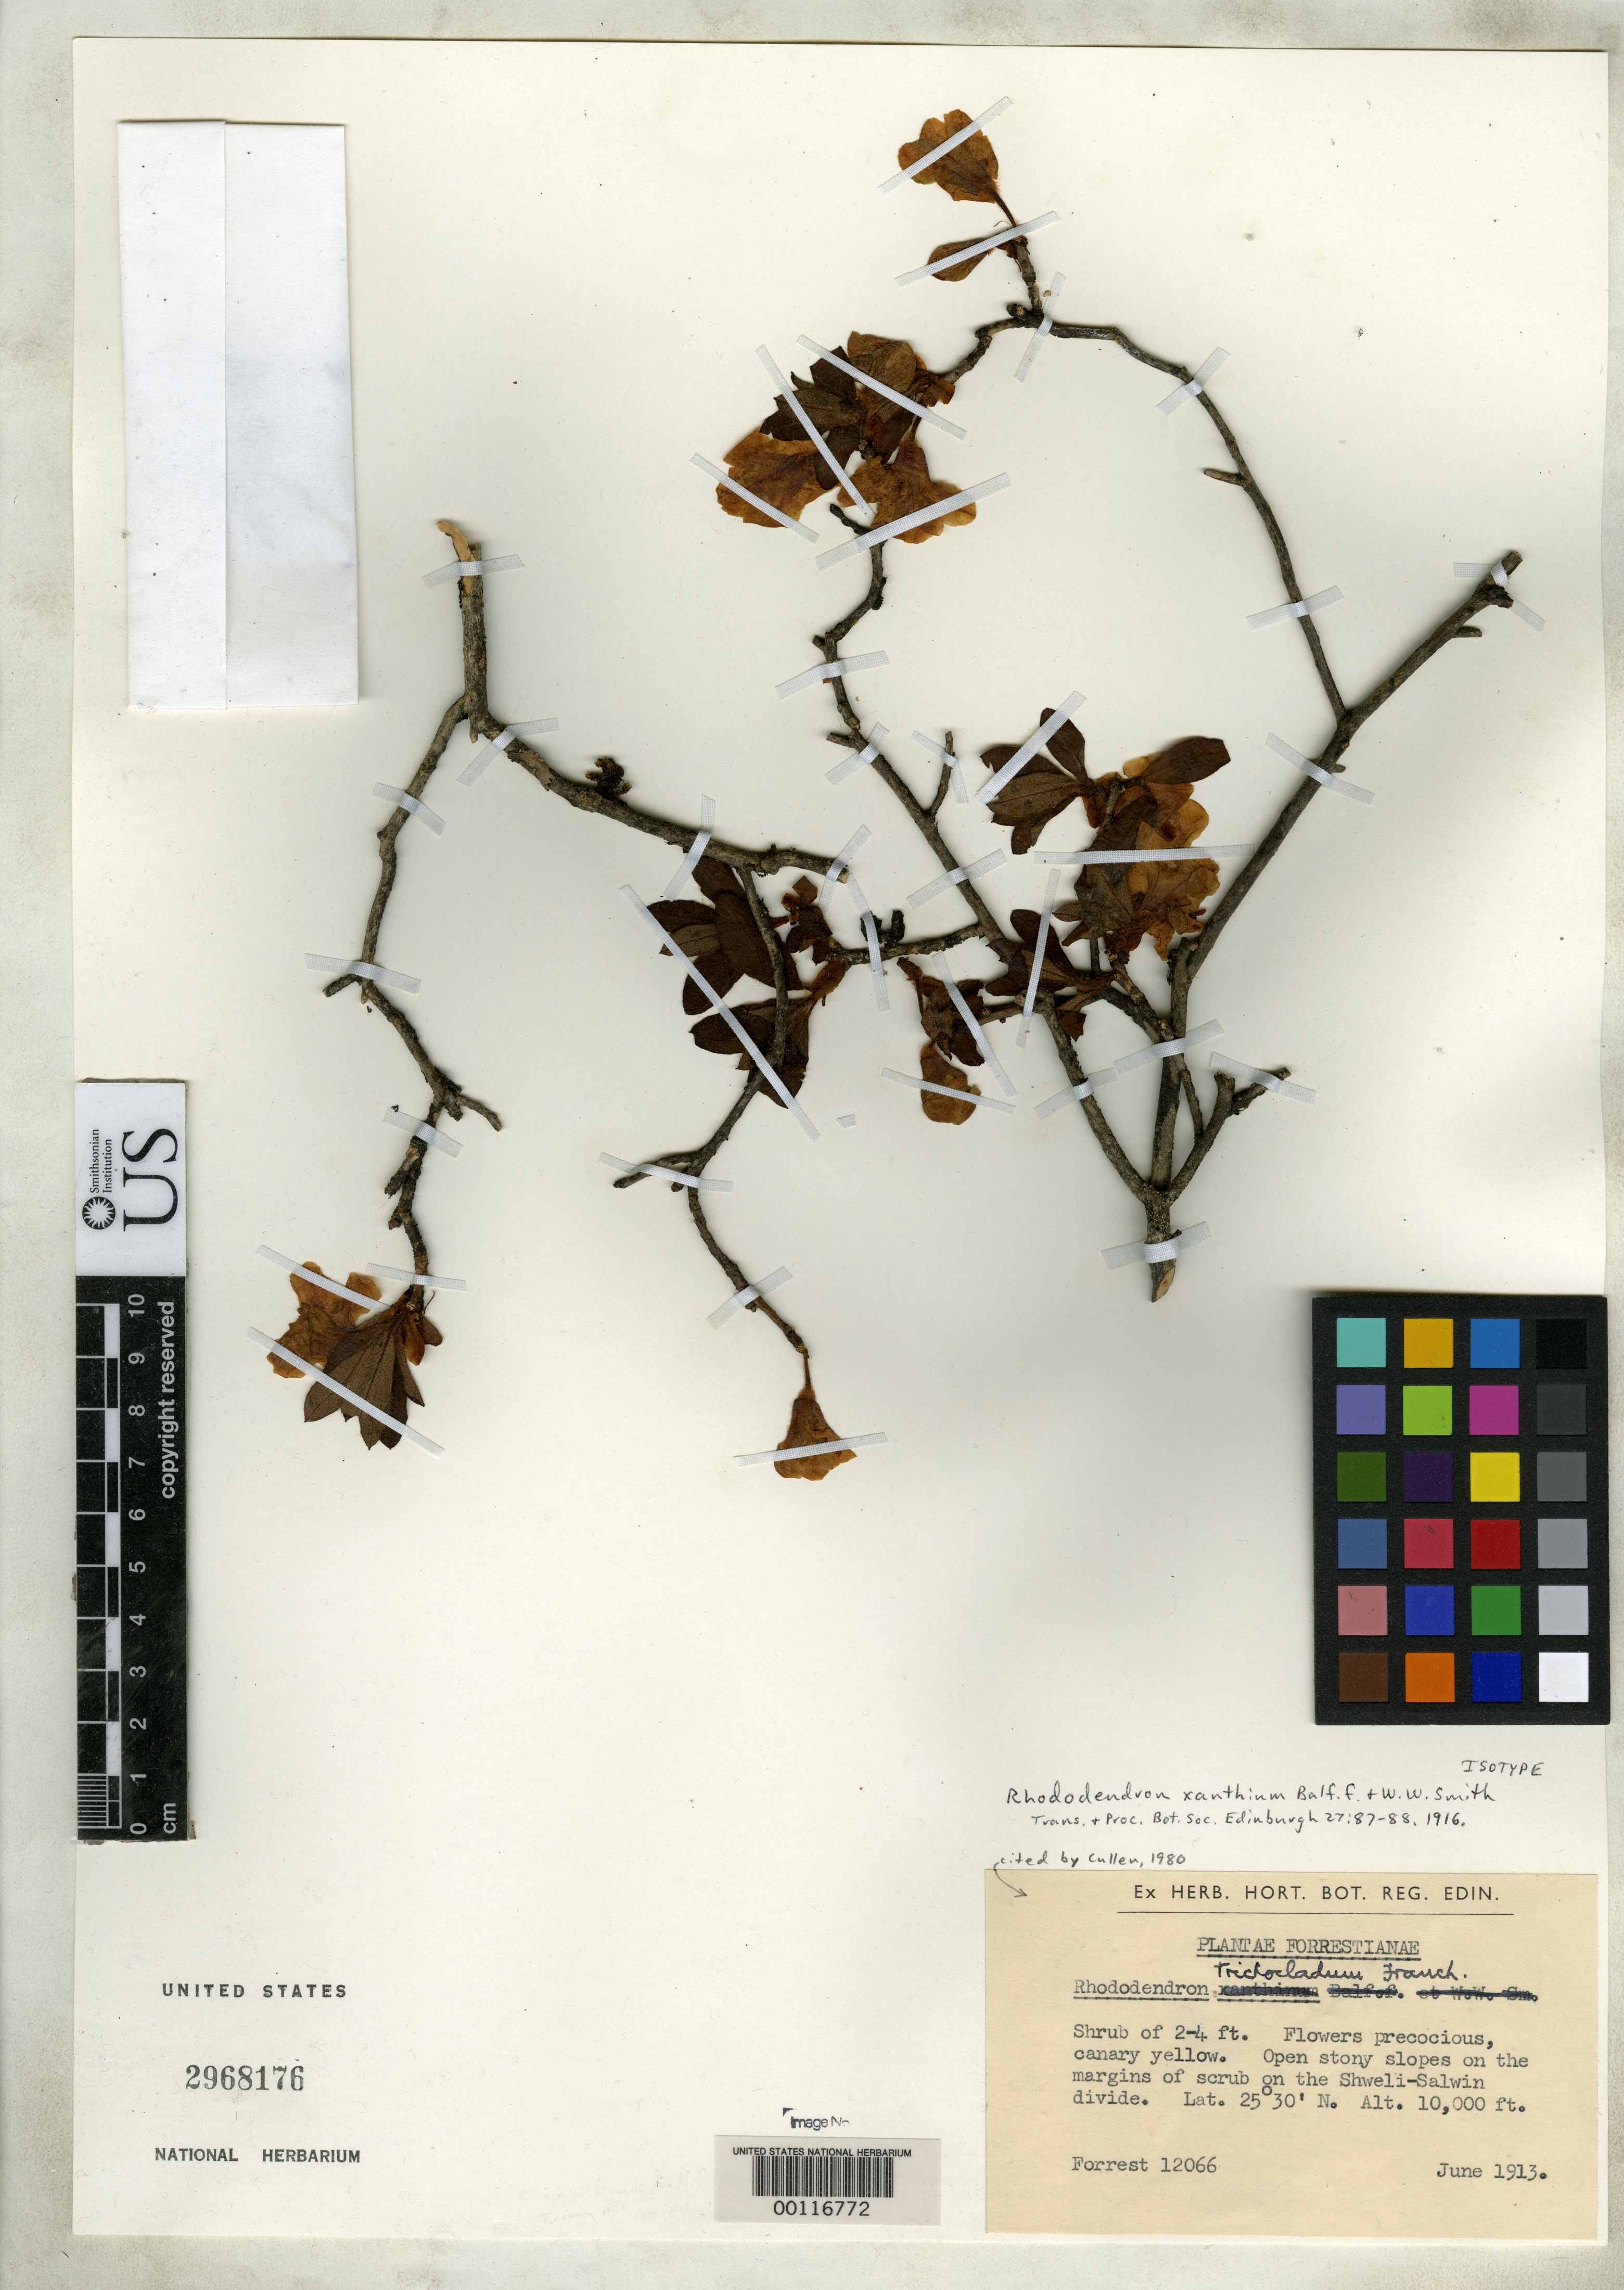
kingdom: Plantae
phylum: Tracheophyta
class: Magnoliopsida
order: Ericales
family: Ericaceae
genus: Rhododendron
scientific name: Rhododendron xanthinum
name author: Balf. f. & W.W. Sm.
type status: Isotype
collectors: G. Forrest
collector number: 12066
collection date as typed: Jun 1913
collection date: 1913-06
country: China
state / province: Yunnan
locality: Shweli-Salwin Divide; alt. 10,000 Ft.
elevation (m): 3048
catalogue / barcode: US 2968176